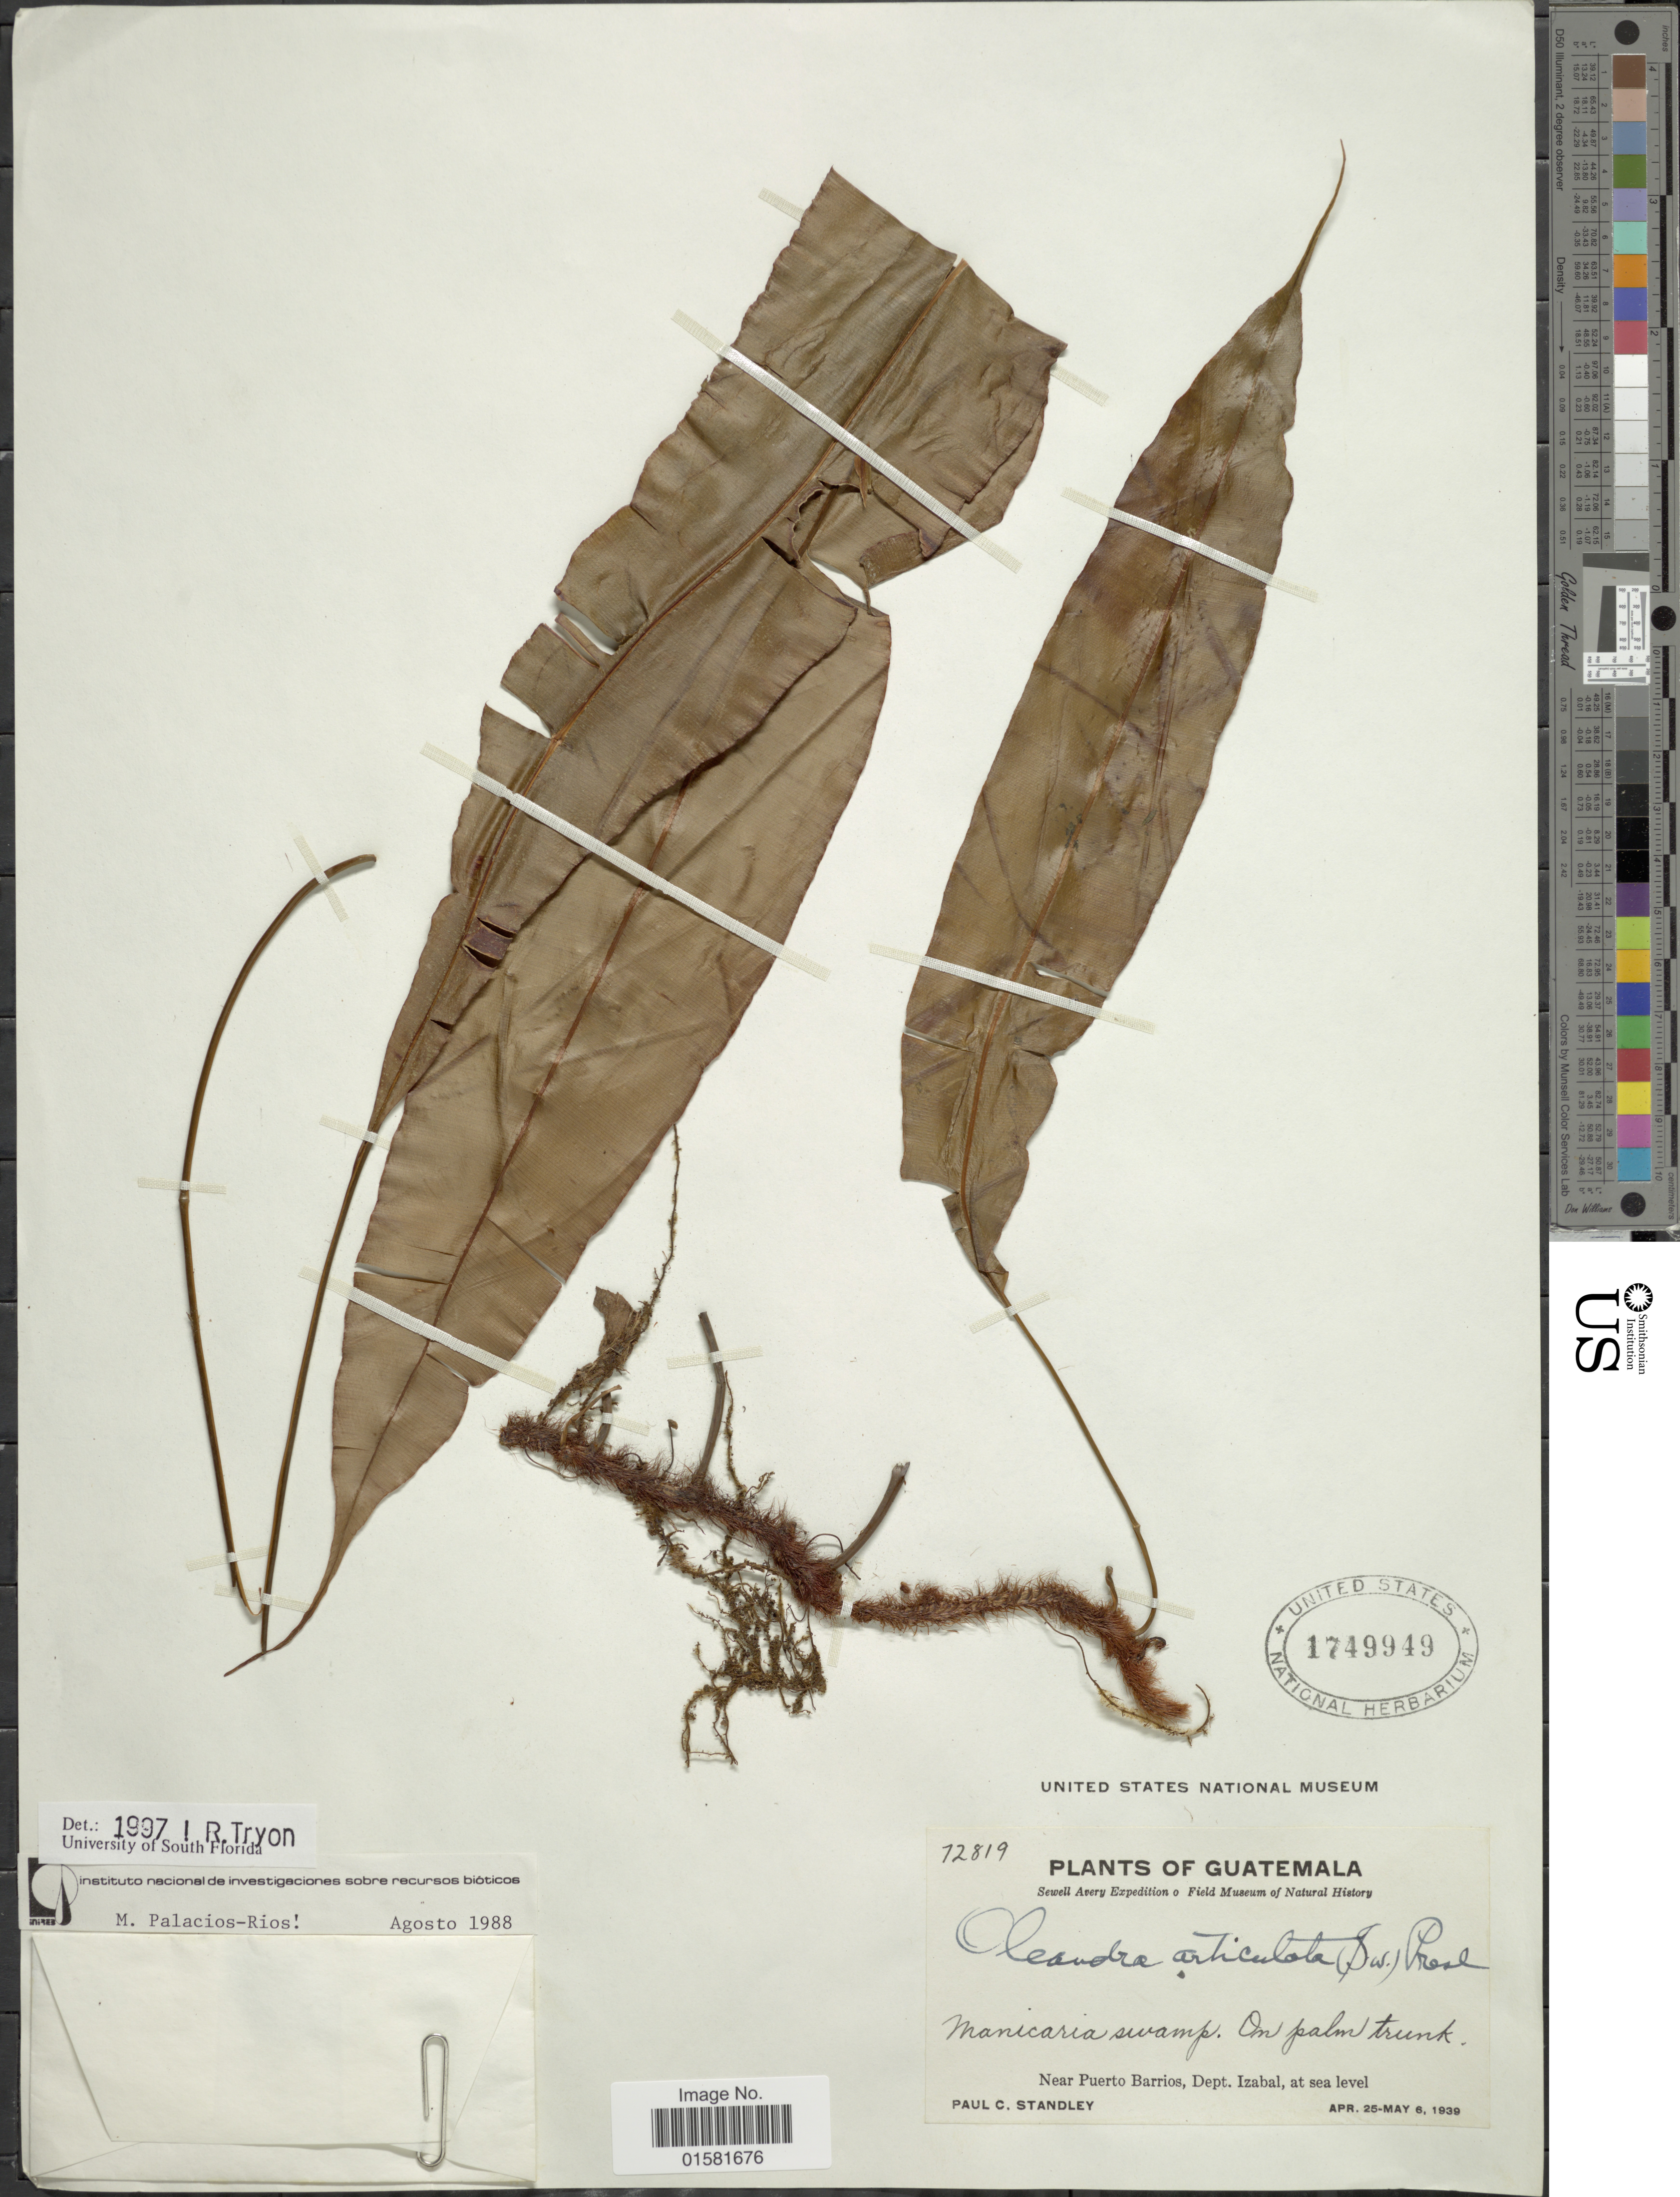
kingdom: Plantae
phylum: Tracheophyta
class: Polypodiopsida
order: Polypodiales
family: Oleandraceae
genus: Oleandra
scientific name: Oleandra articulata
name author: (Sw.) C. Presl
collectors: P. C. Standley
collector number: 72819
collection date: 1939-04-25/1939-05-06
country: Guatemala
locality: Guatemala, Manicaria Swamp, near Puerto Barrios, Dept, Izabal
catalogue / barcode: US 1749949